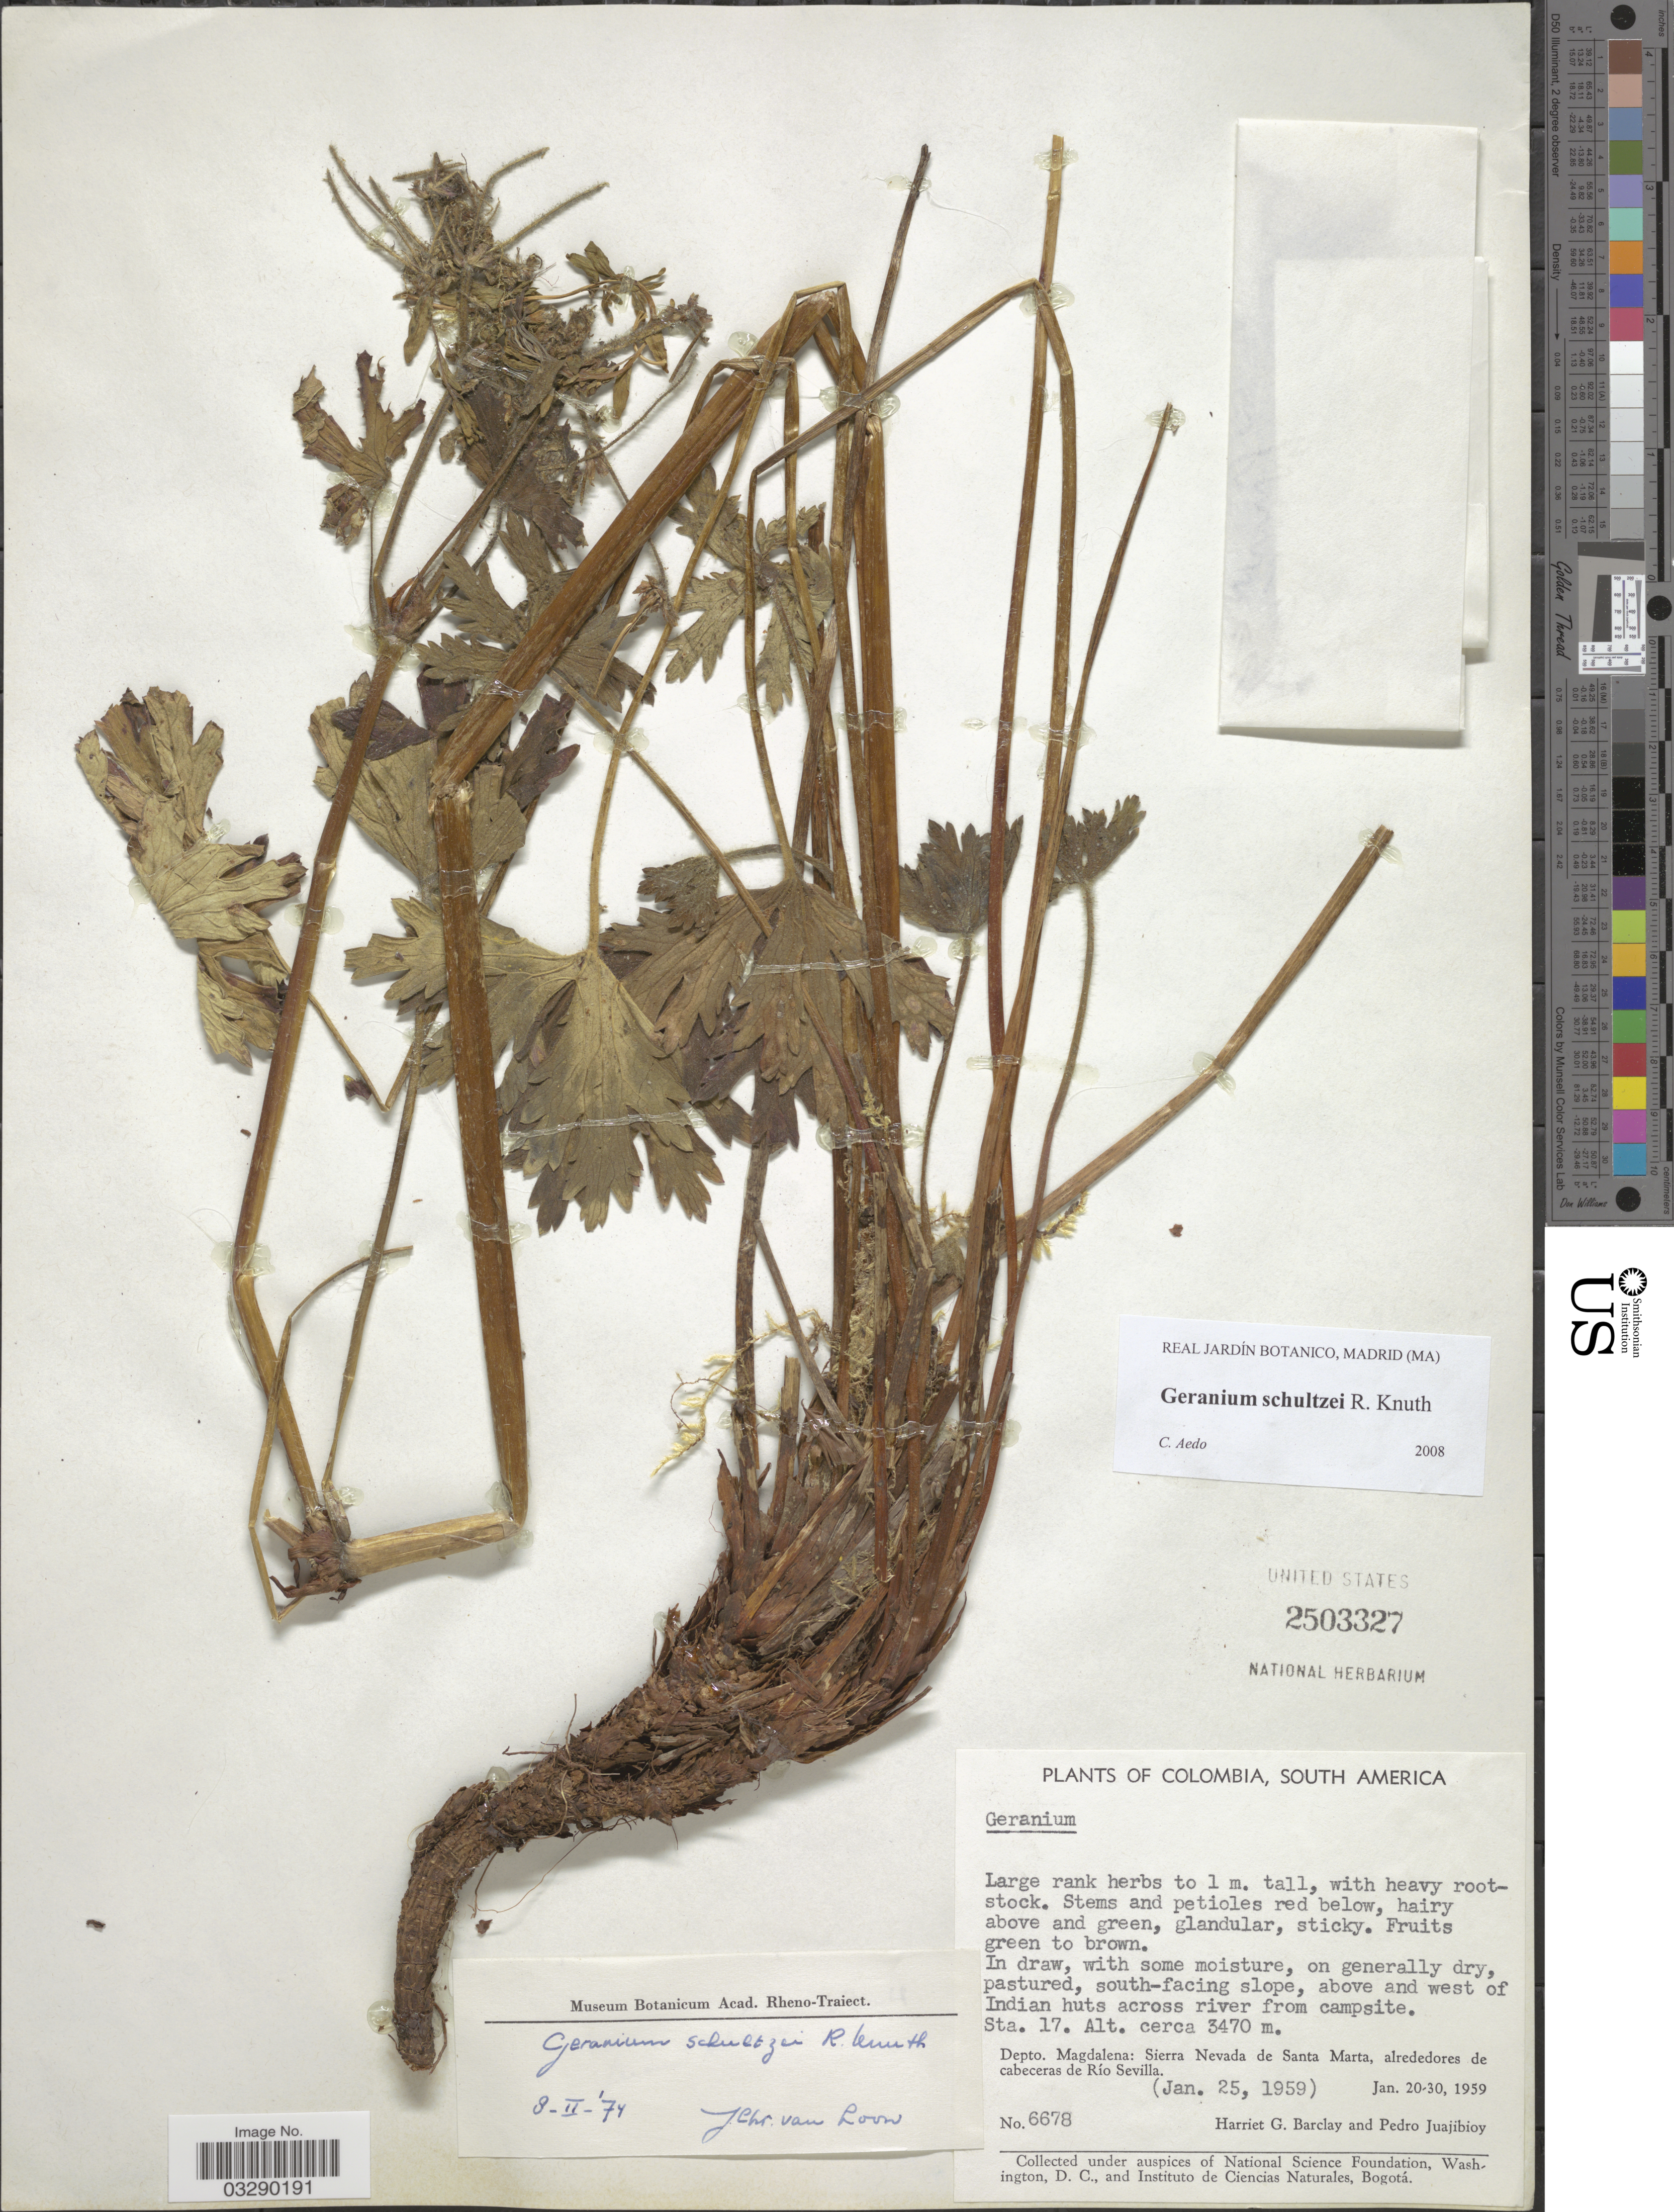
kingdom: Plantae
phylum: Tracheophyta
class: Magnoliopsida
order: Geraniales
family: Geraniaceae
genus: Geranium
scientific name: Geranium schultzei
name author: R. Knuth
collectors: H. G. Barclay & P. Juajibioy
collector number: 6678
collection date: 1959-01-25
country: Colombia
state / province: Magdalena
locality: South-facing slope, above and west of Indian huts across river from campsite. Sta. 17. Depto. Magdalena: Sierra Nevada de Santa Marta, alrededores de cabeceras de Río Sevilla.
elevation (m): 3470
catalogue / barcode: US 2503327